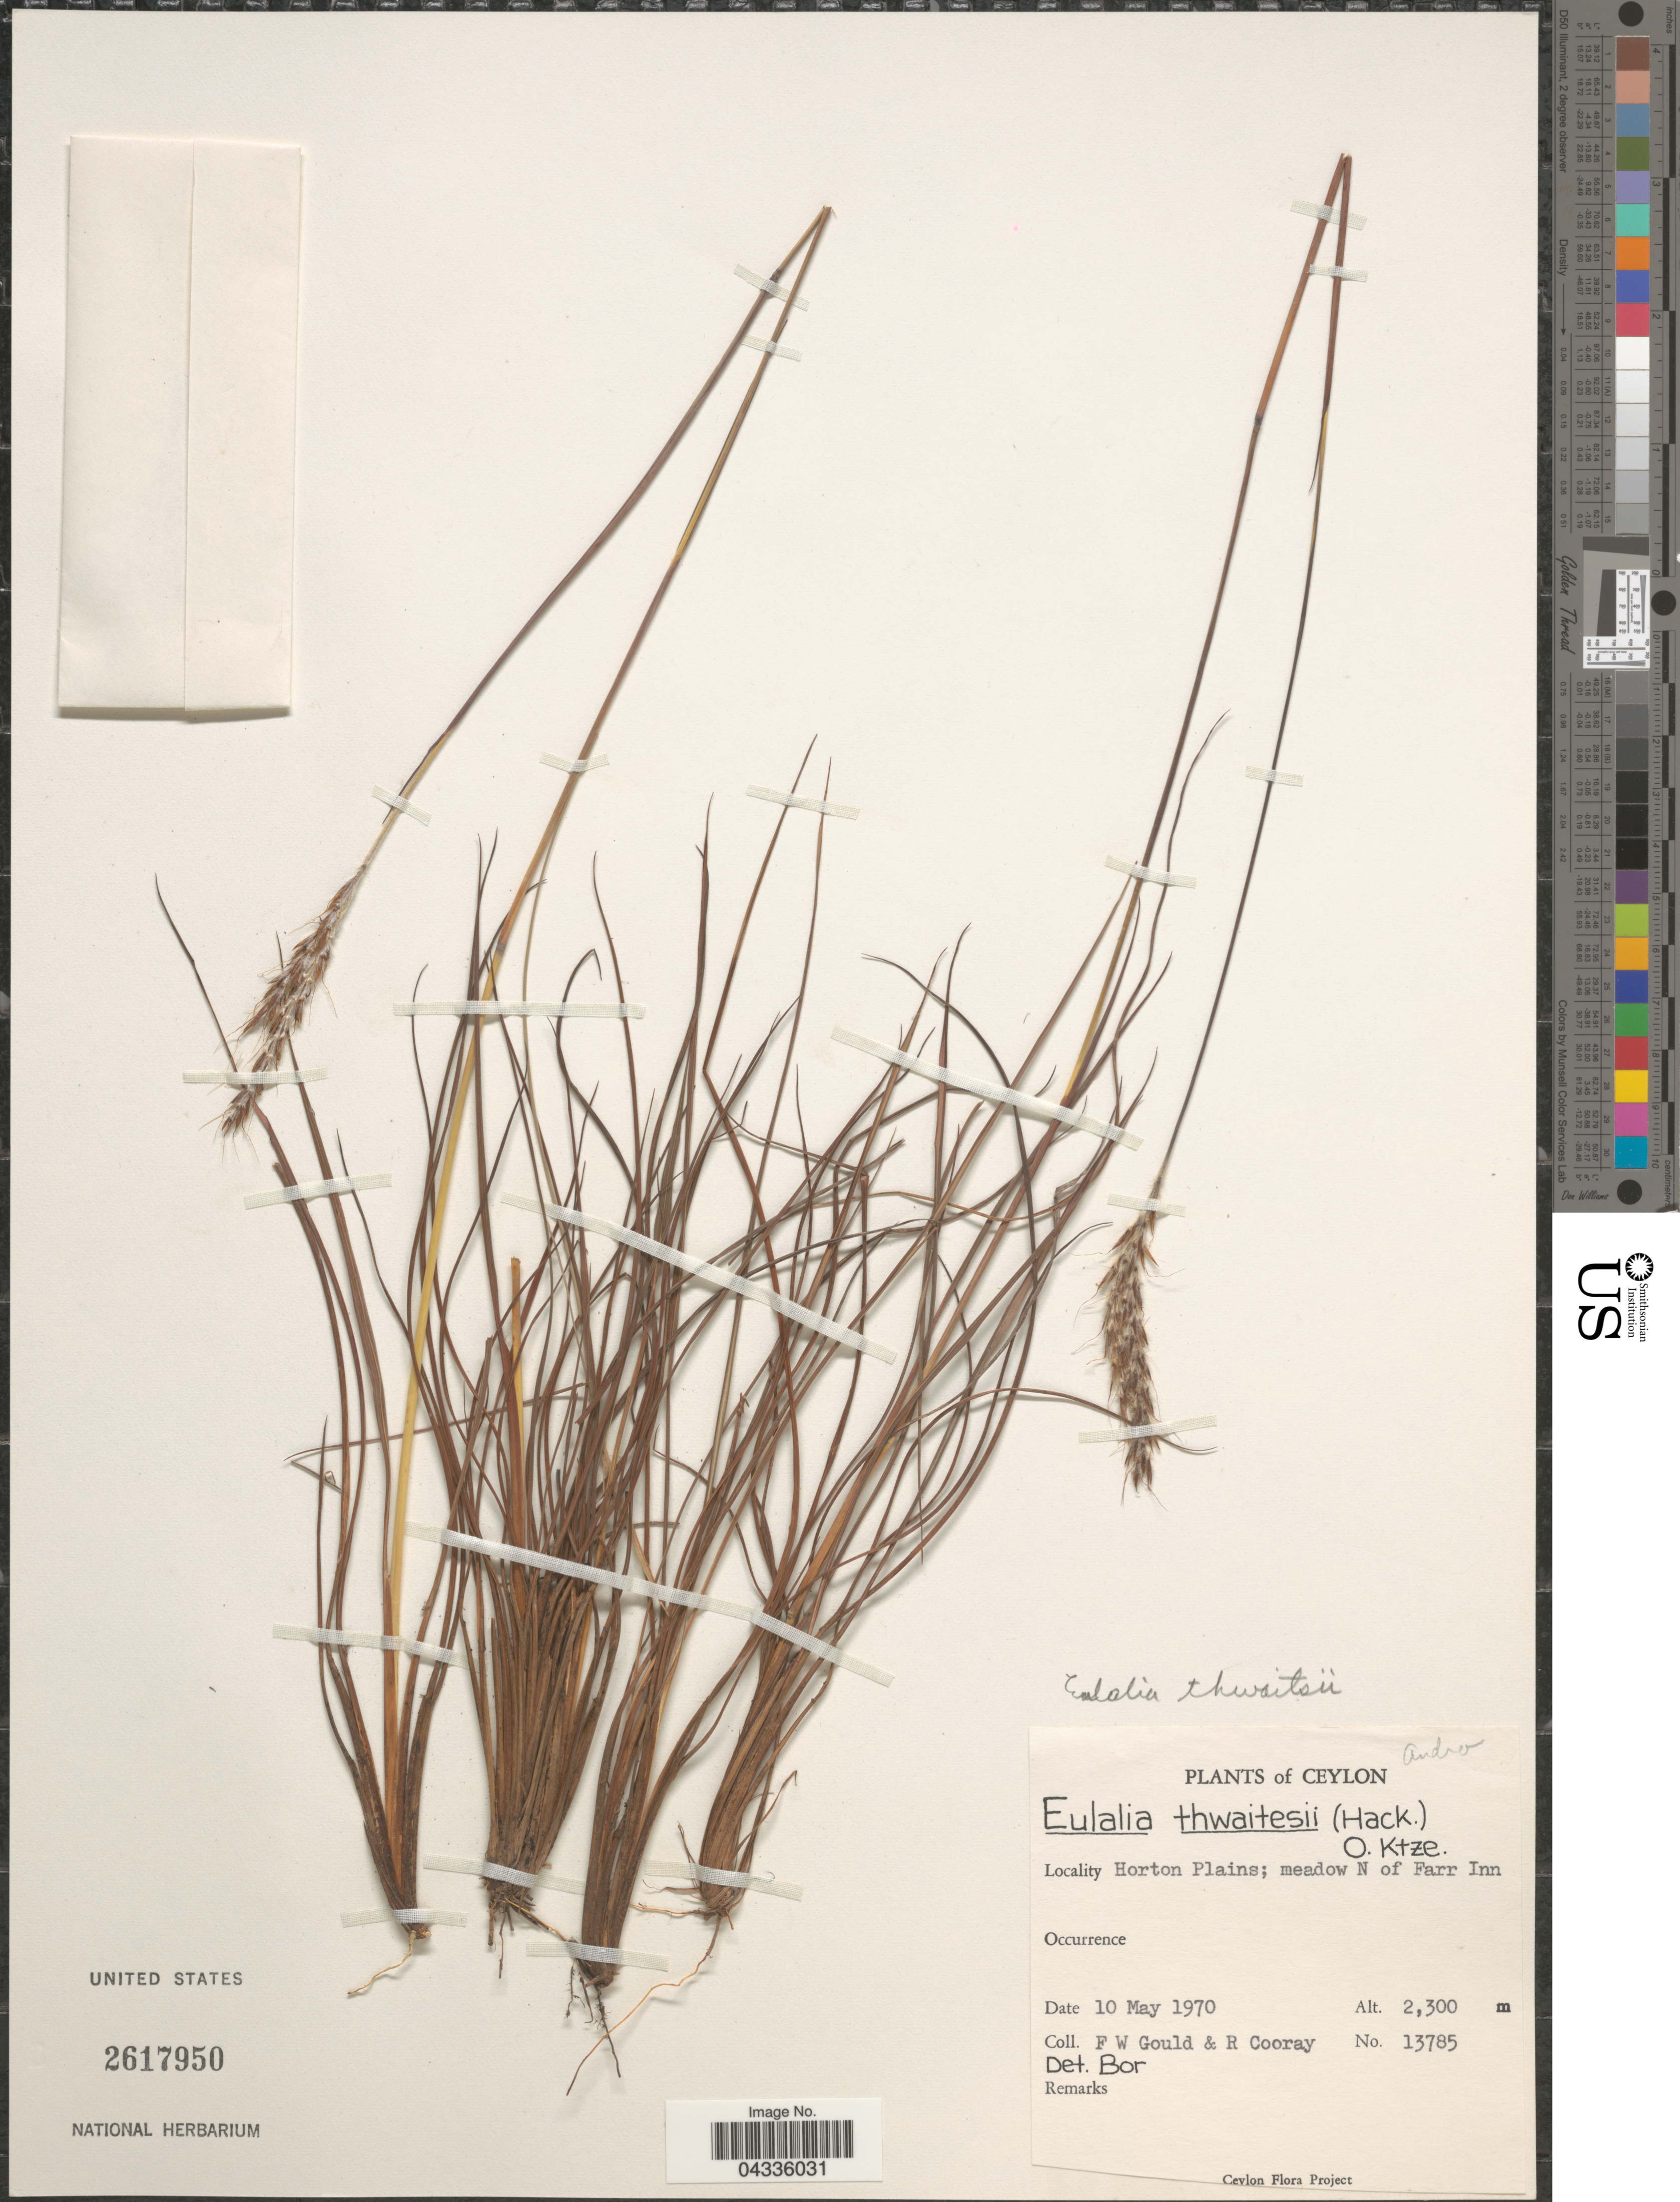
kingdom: Plantae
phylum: Tracheophyta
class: Liliopsida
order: Poales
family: Poaceae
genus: Eulalia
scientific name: Eulalia thwaitesii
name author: (Hack.) Kuntze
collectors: F. W. Gould & R. Cooray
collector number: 13785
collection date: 1970-05-10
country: Sri Lanka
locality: Ceylon. Horton Plains; meadow N of Farr Inn.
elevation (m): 2300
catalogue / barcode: US 2617950